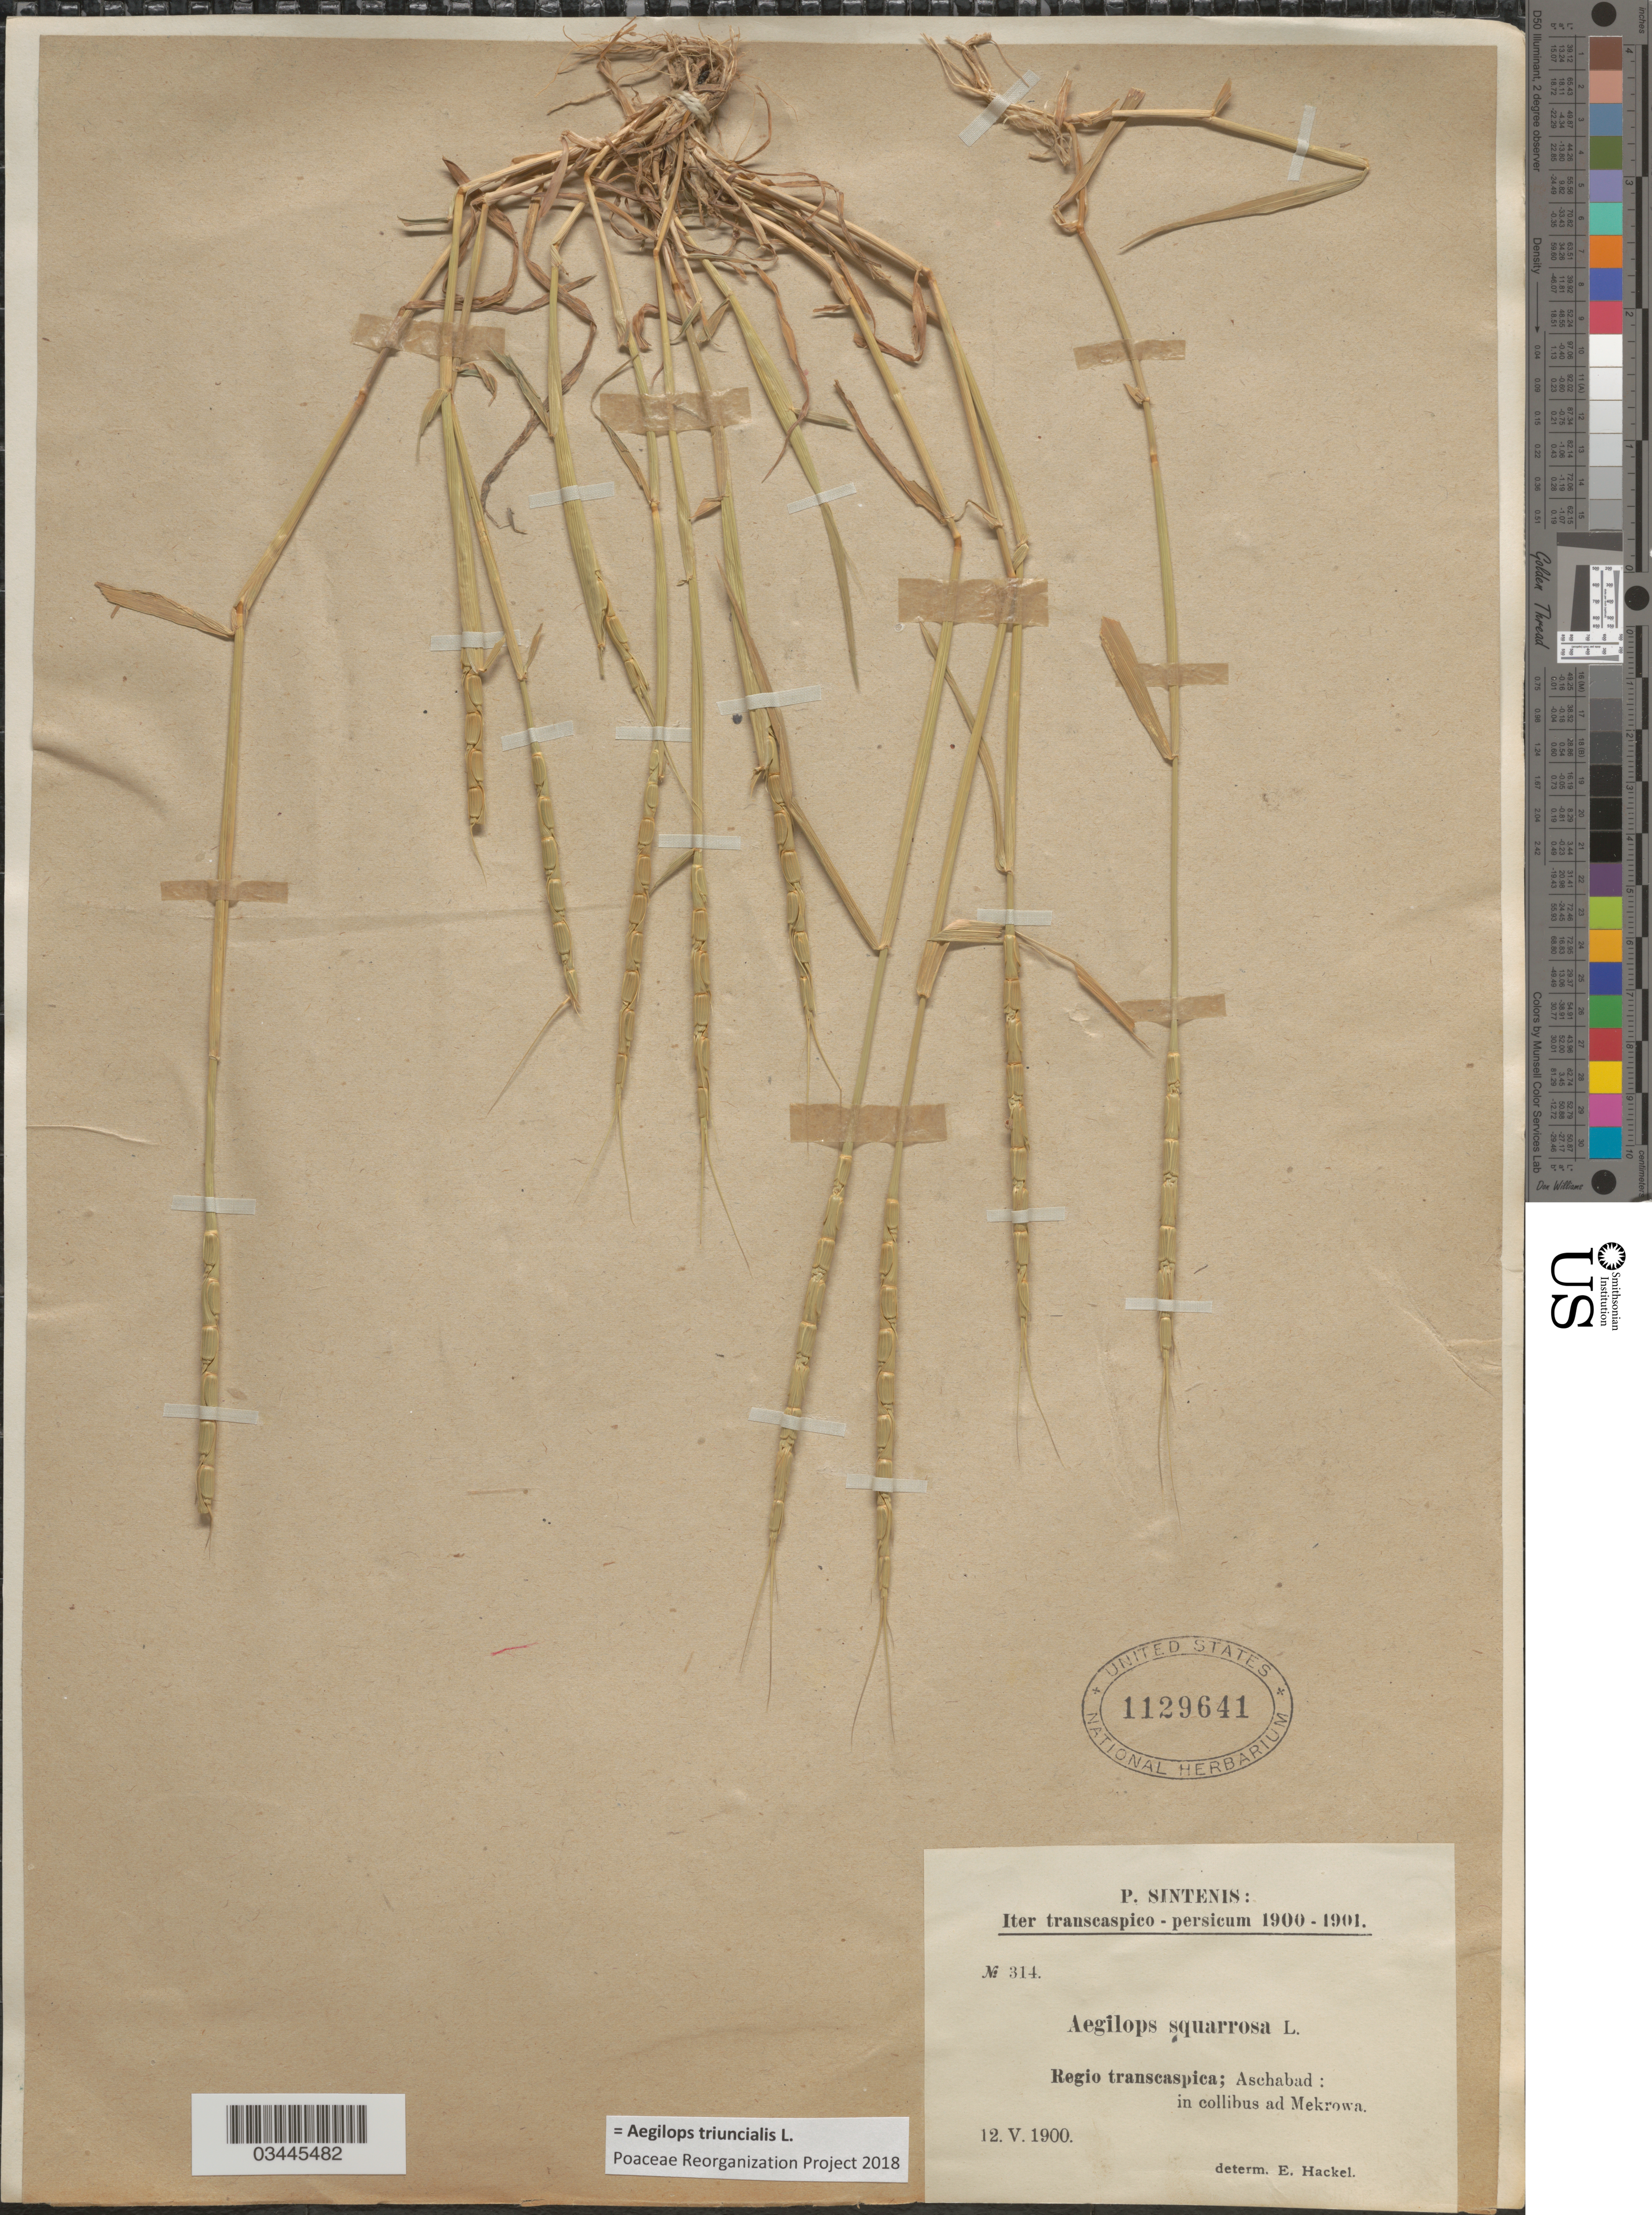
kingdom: Plantae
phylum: Tracheophyta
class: Liliopsida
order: Poales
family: Poaceae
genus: Aegilops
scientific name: Aegilops triuncialis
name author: L.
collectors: P. Sintenis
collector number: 314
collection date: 1900-05-12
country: Turkmenistan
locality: Iter Trascaspico - persicum 1900-1901. Regio transcaspica; Aschabad: in collibus ad Mekrowa.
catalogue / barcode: US 1129641